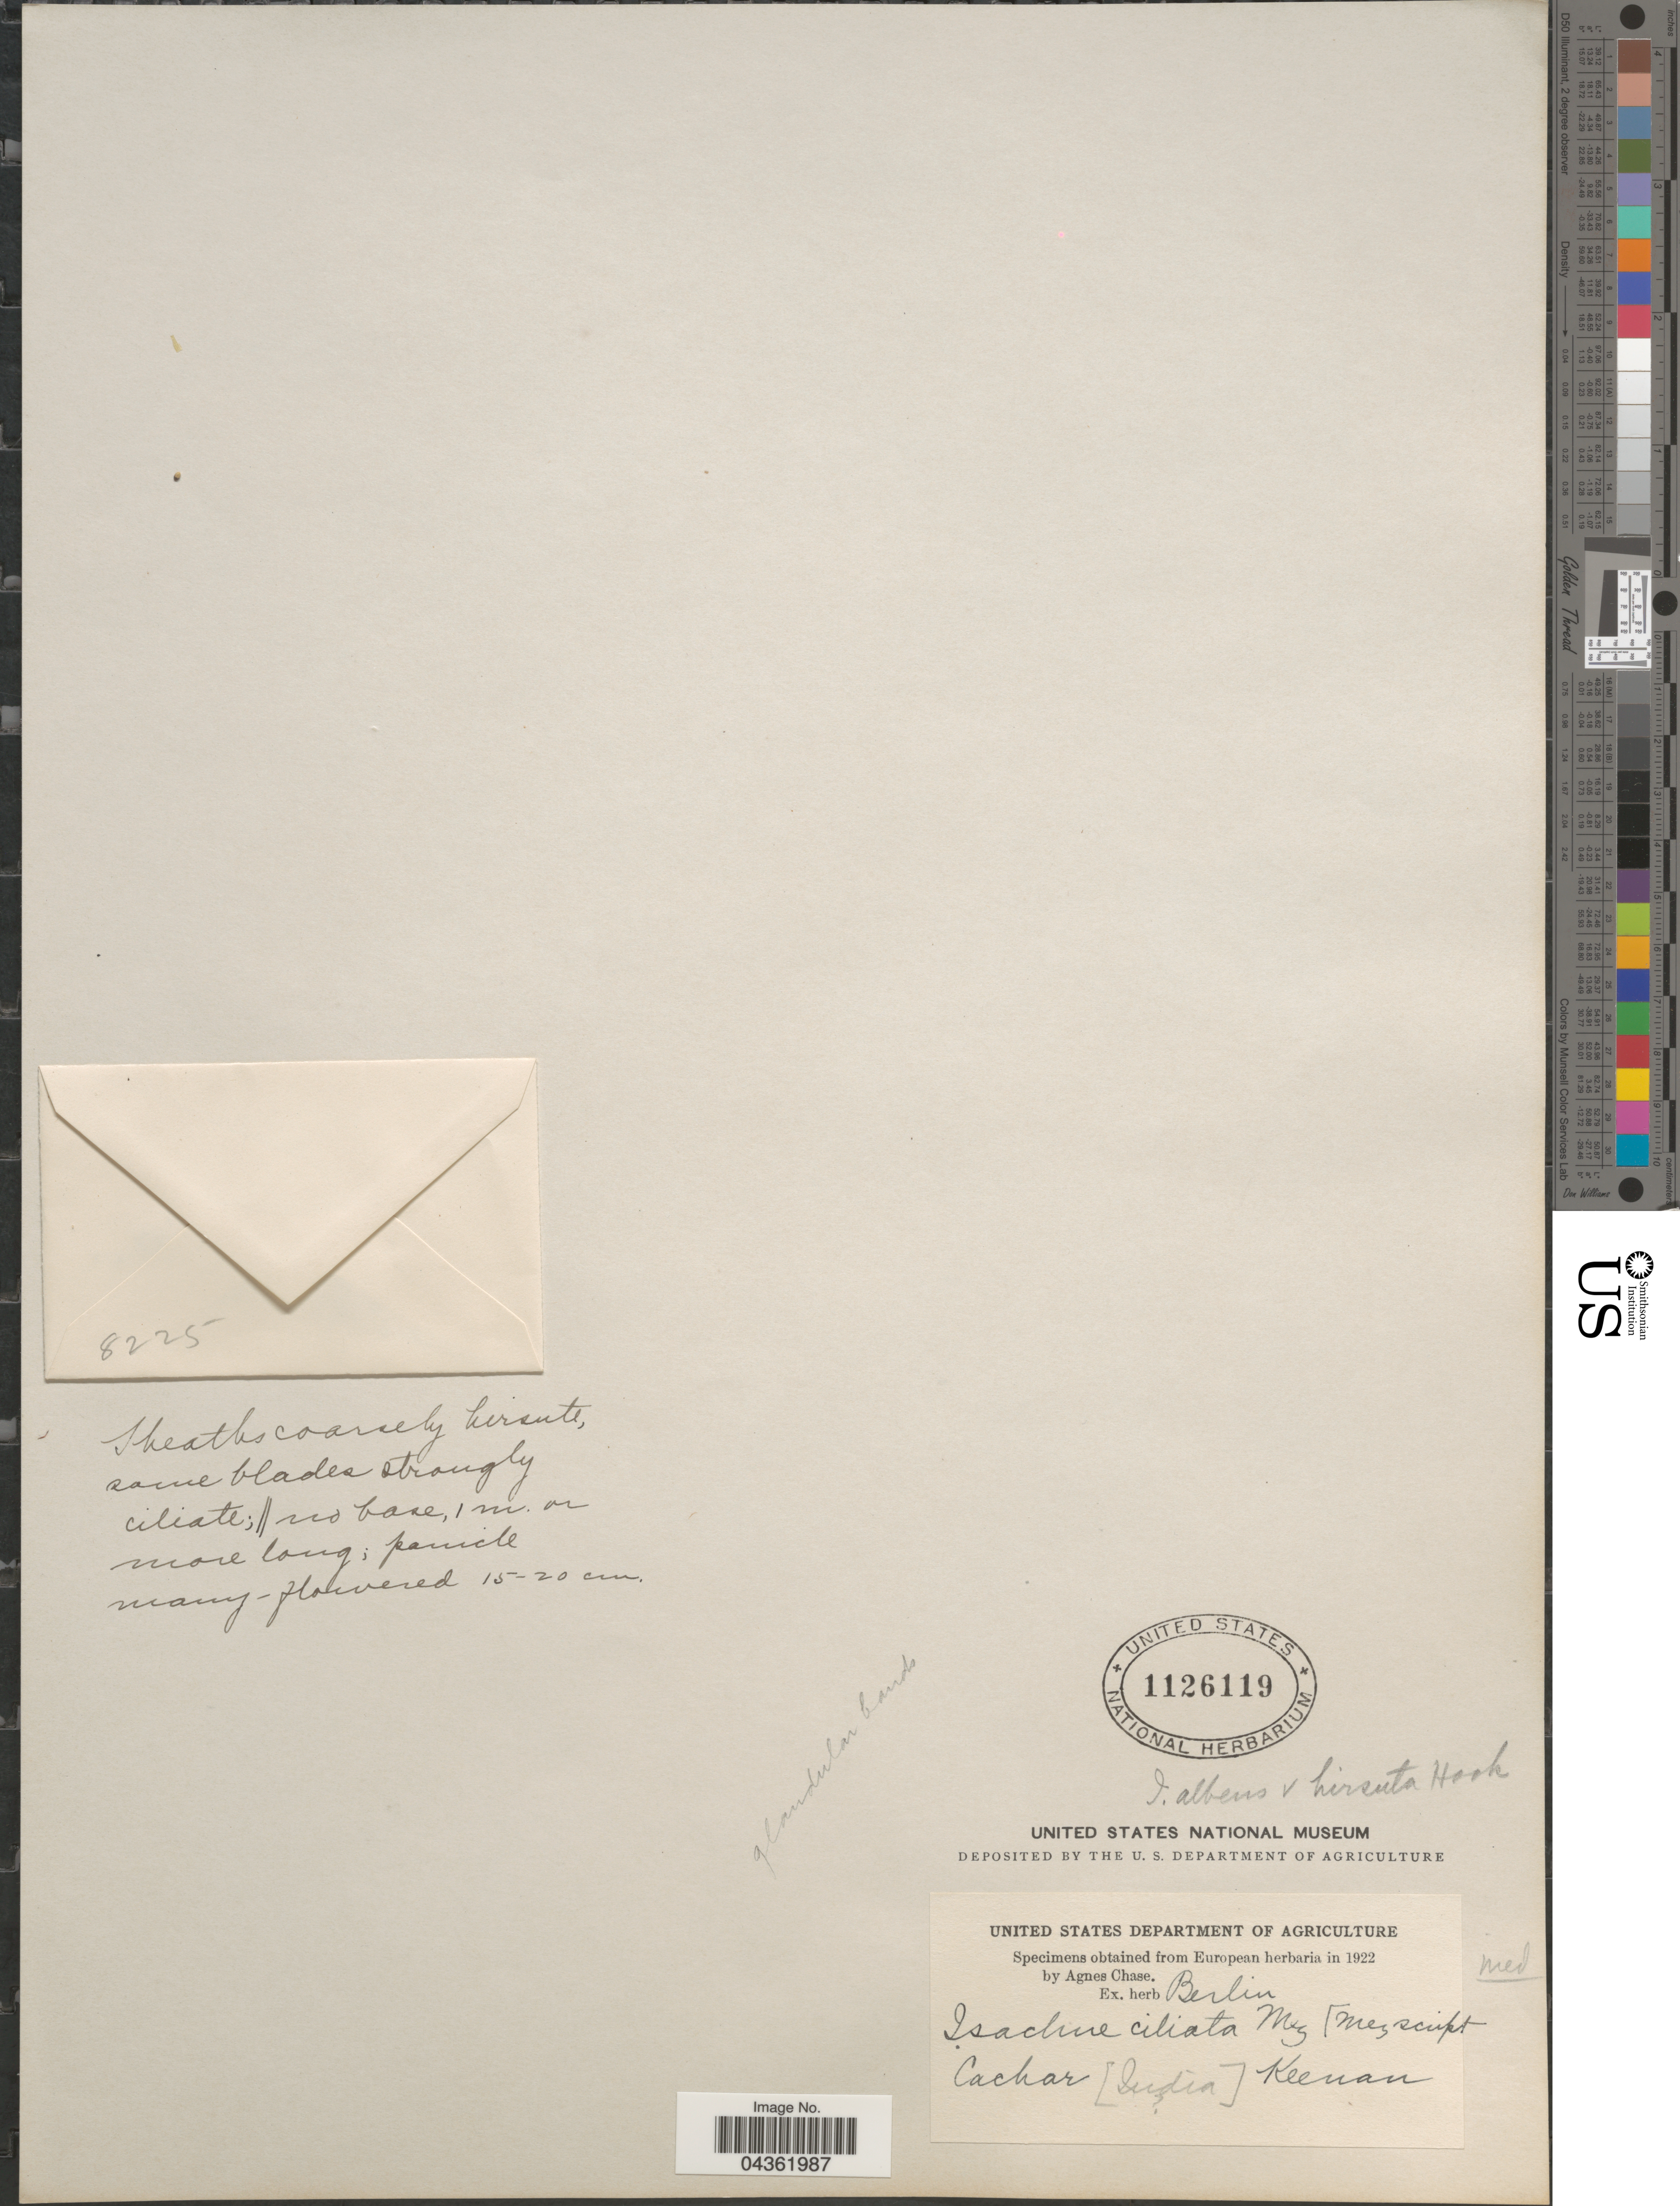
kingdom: Plantae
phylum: Tracheophyta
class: Liliopsida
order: Poales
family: Poaceae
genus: Isachne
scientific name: Isachne sp.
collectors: Keenan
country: India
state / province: Assam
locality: Cachar.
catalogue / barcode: US 1126119